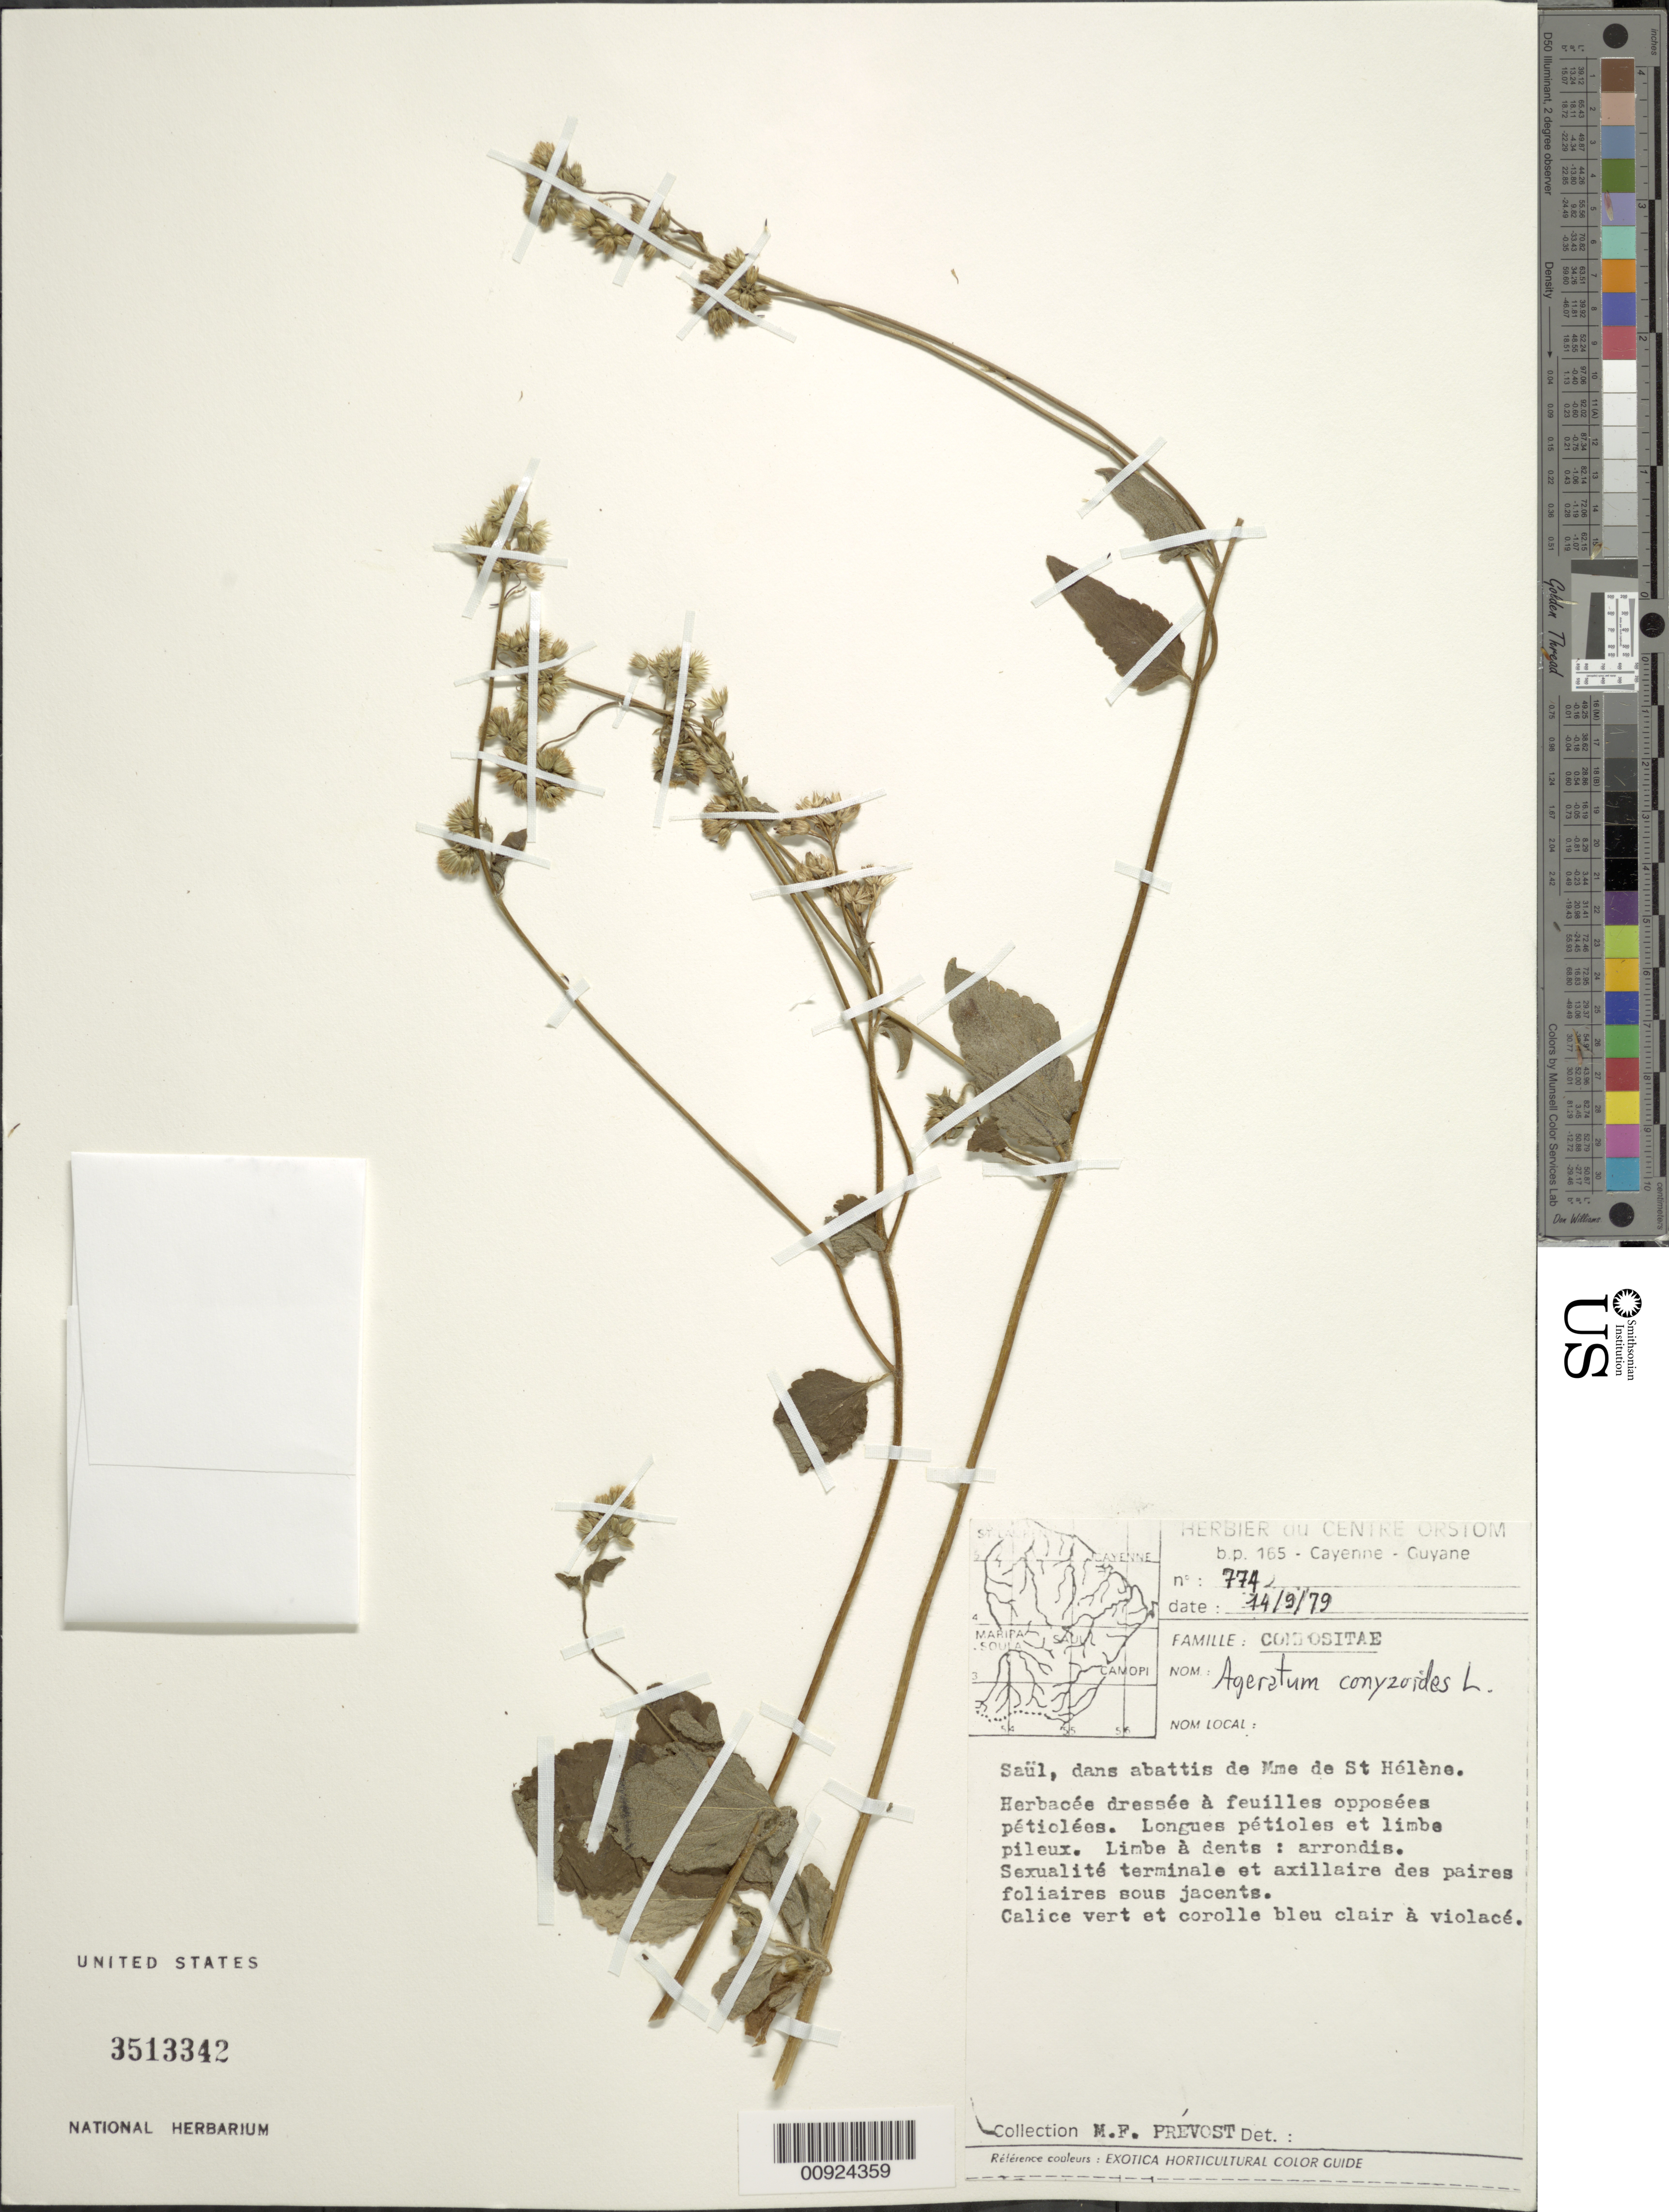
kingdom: Plantae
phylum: Tracheophyta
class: Magnoliopsida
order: Asterales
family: Asteraceae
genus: Ageratum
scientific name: Ageratum conyzoides subsp. conyzoides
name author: L.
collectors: M.-F. Prévost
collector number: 774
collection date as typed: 14-Sep-79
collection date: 1979-09-14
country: French Guiana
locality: Saül, dans le abbatis de Mme de St. Helene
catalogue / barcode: US 3513342